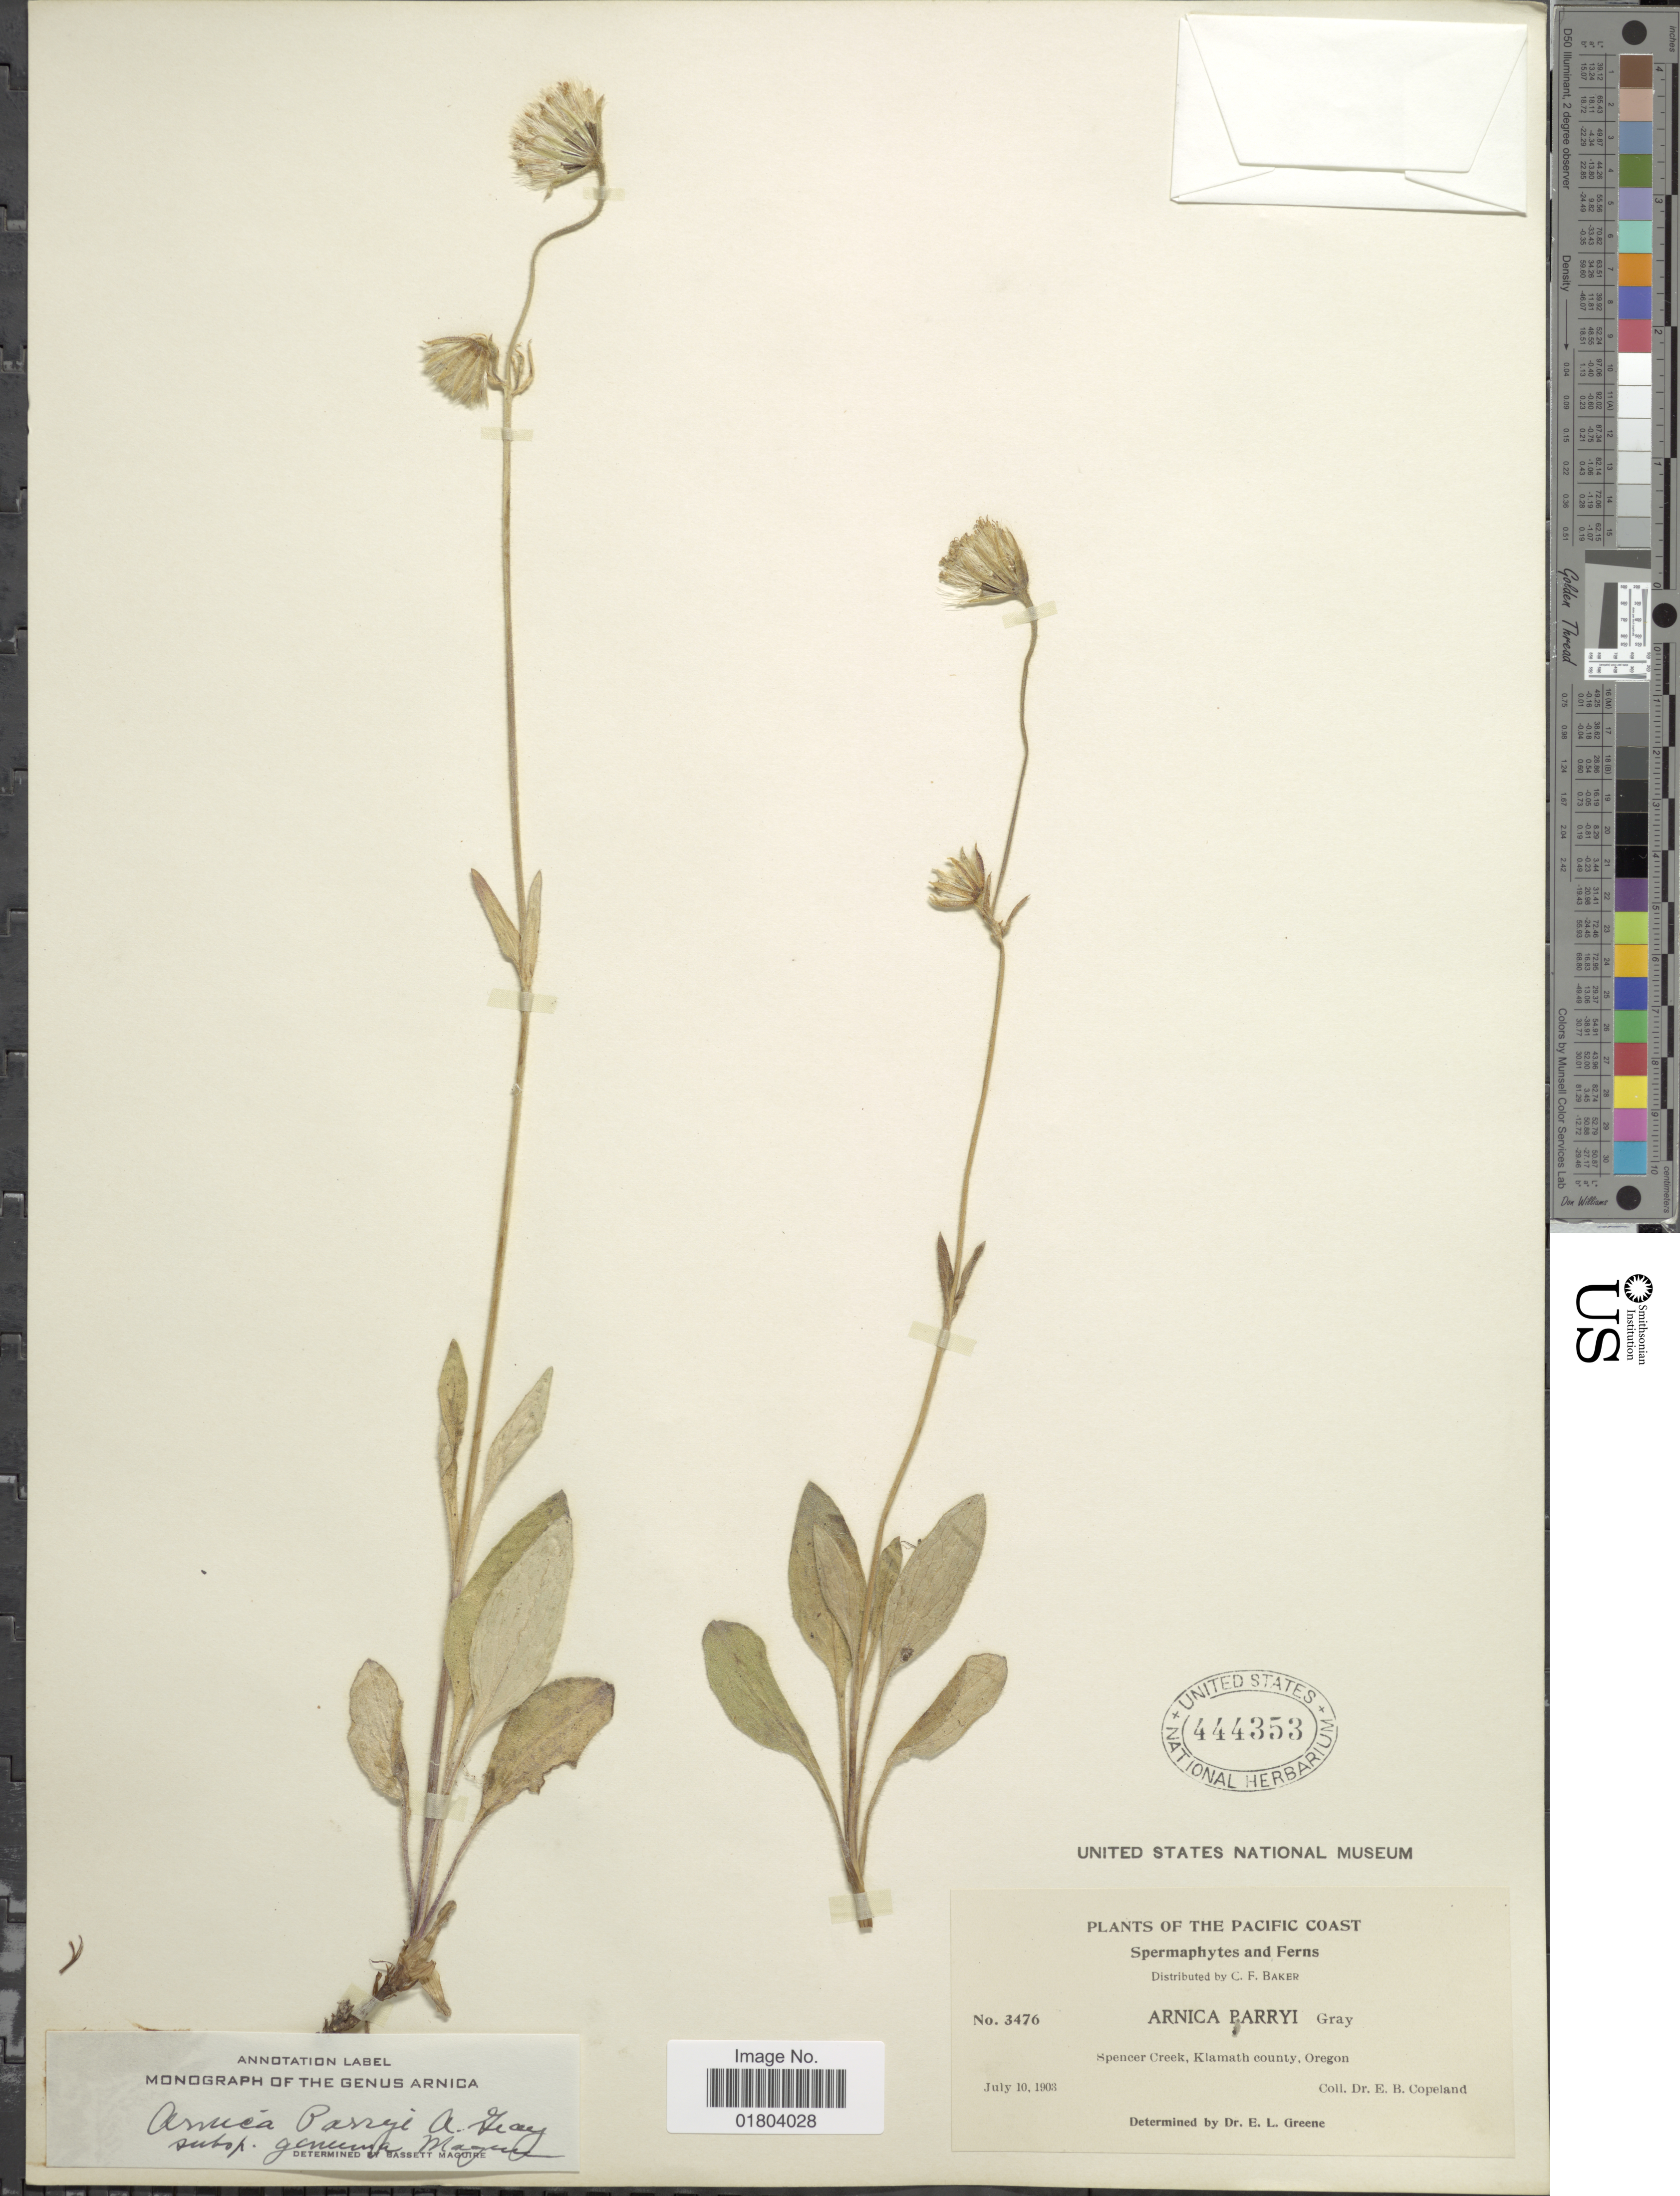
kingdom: Plantae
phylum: Tracheophyta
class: Magnoliopsida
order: Asterales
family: Asteraceae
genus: Arnica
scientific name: Arnica parryi subsp. genuina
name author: Maguire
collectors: E. B. Copeland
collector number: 3476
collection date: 1903-07-10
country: United States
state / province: Oregon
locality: The Pacific Coast, Spencer Creek, Klamath County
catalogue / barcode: US 444353